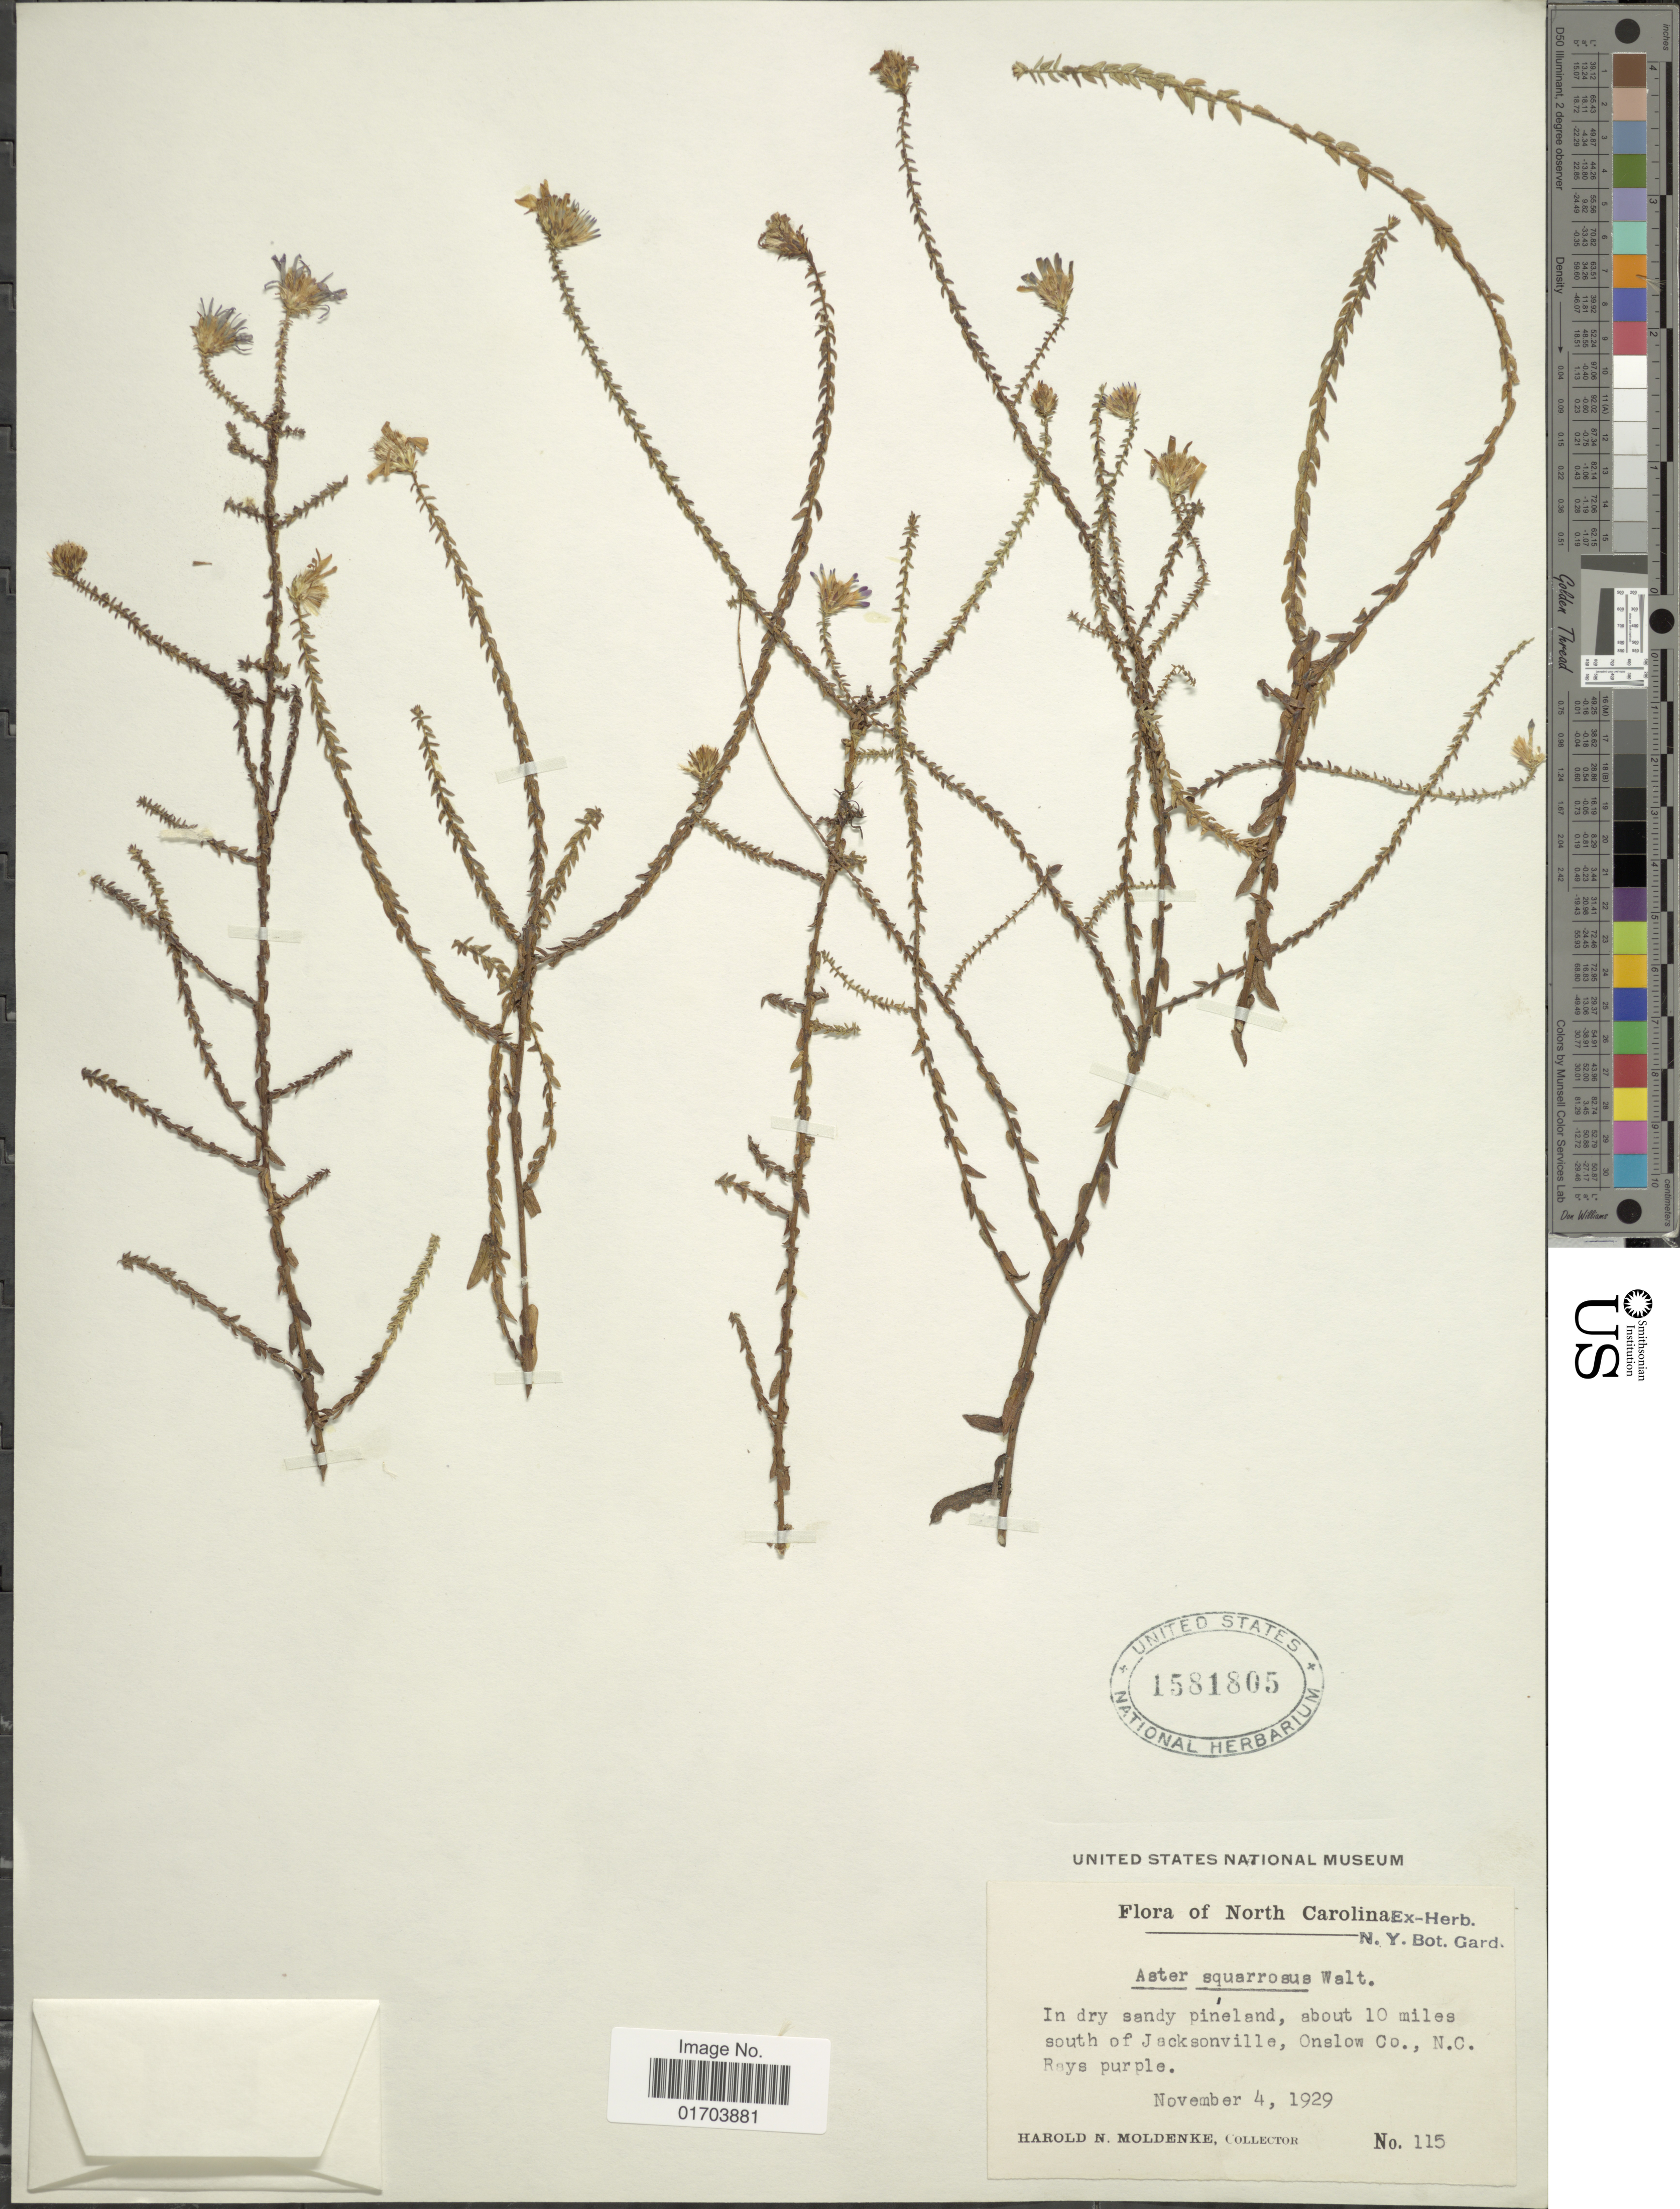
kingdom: Plantae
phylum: Tracheophyta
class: Magnoliopsida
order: Asterales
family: Asteraceae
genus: Symphyotrichum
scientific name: Symphyotrichum walteri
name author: (Alexander) G.L. Nesom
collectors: H. N. Moldenke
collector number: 115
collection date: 1929-11-04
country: United States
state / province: North Carolina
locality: In dry sandy pineland, about 10 miles south of Jacksonville, Onslow Co., Rays purple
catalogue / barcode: US 1581805